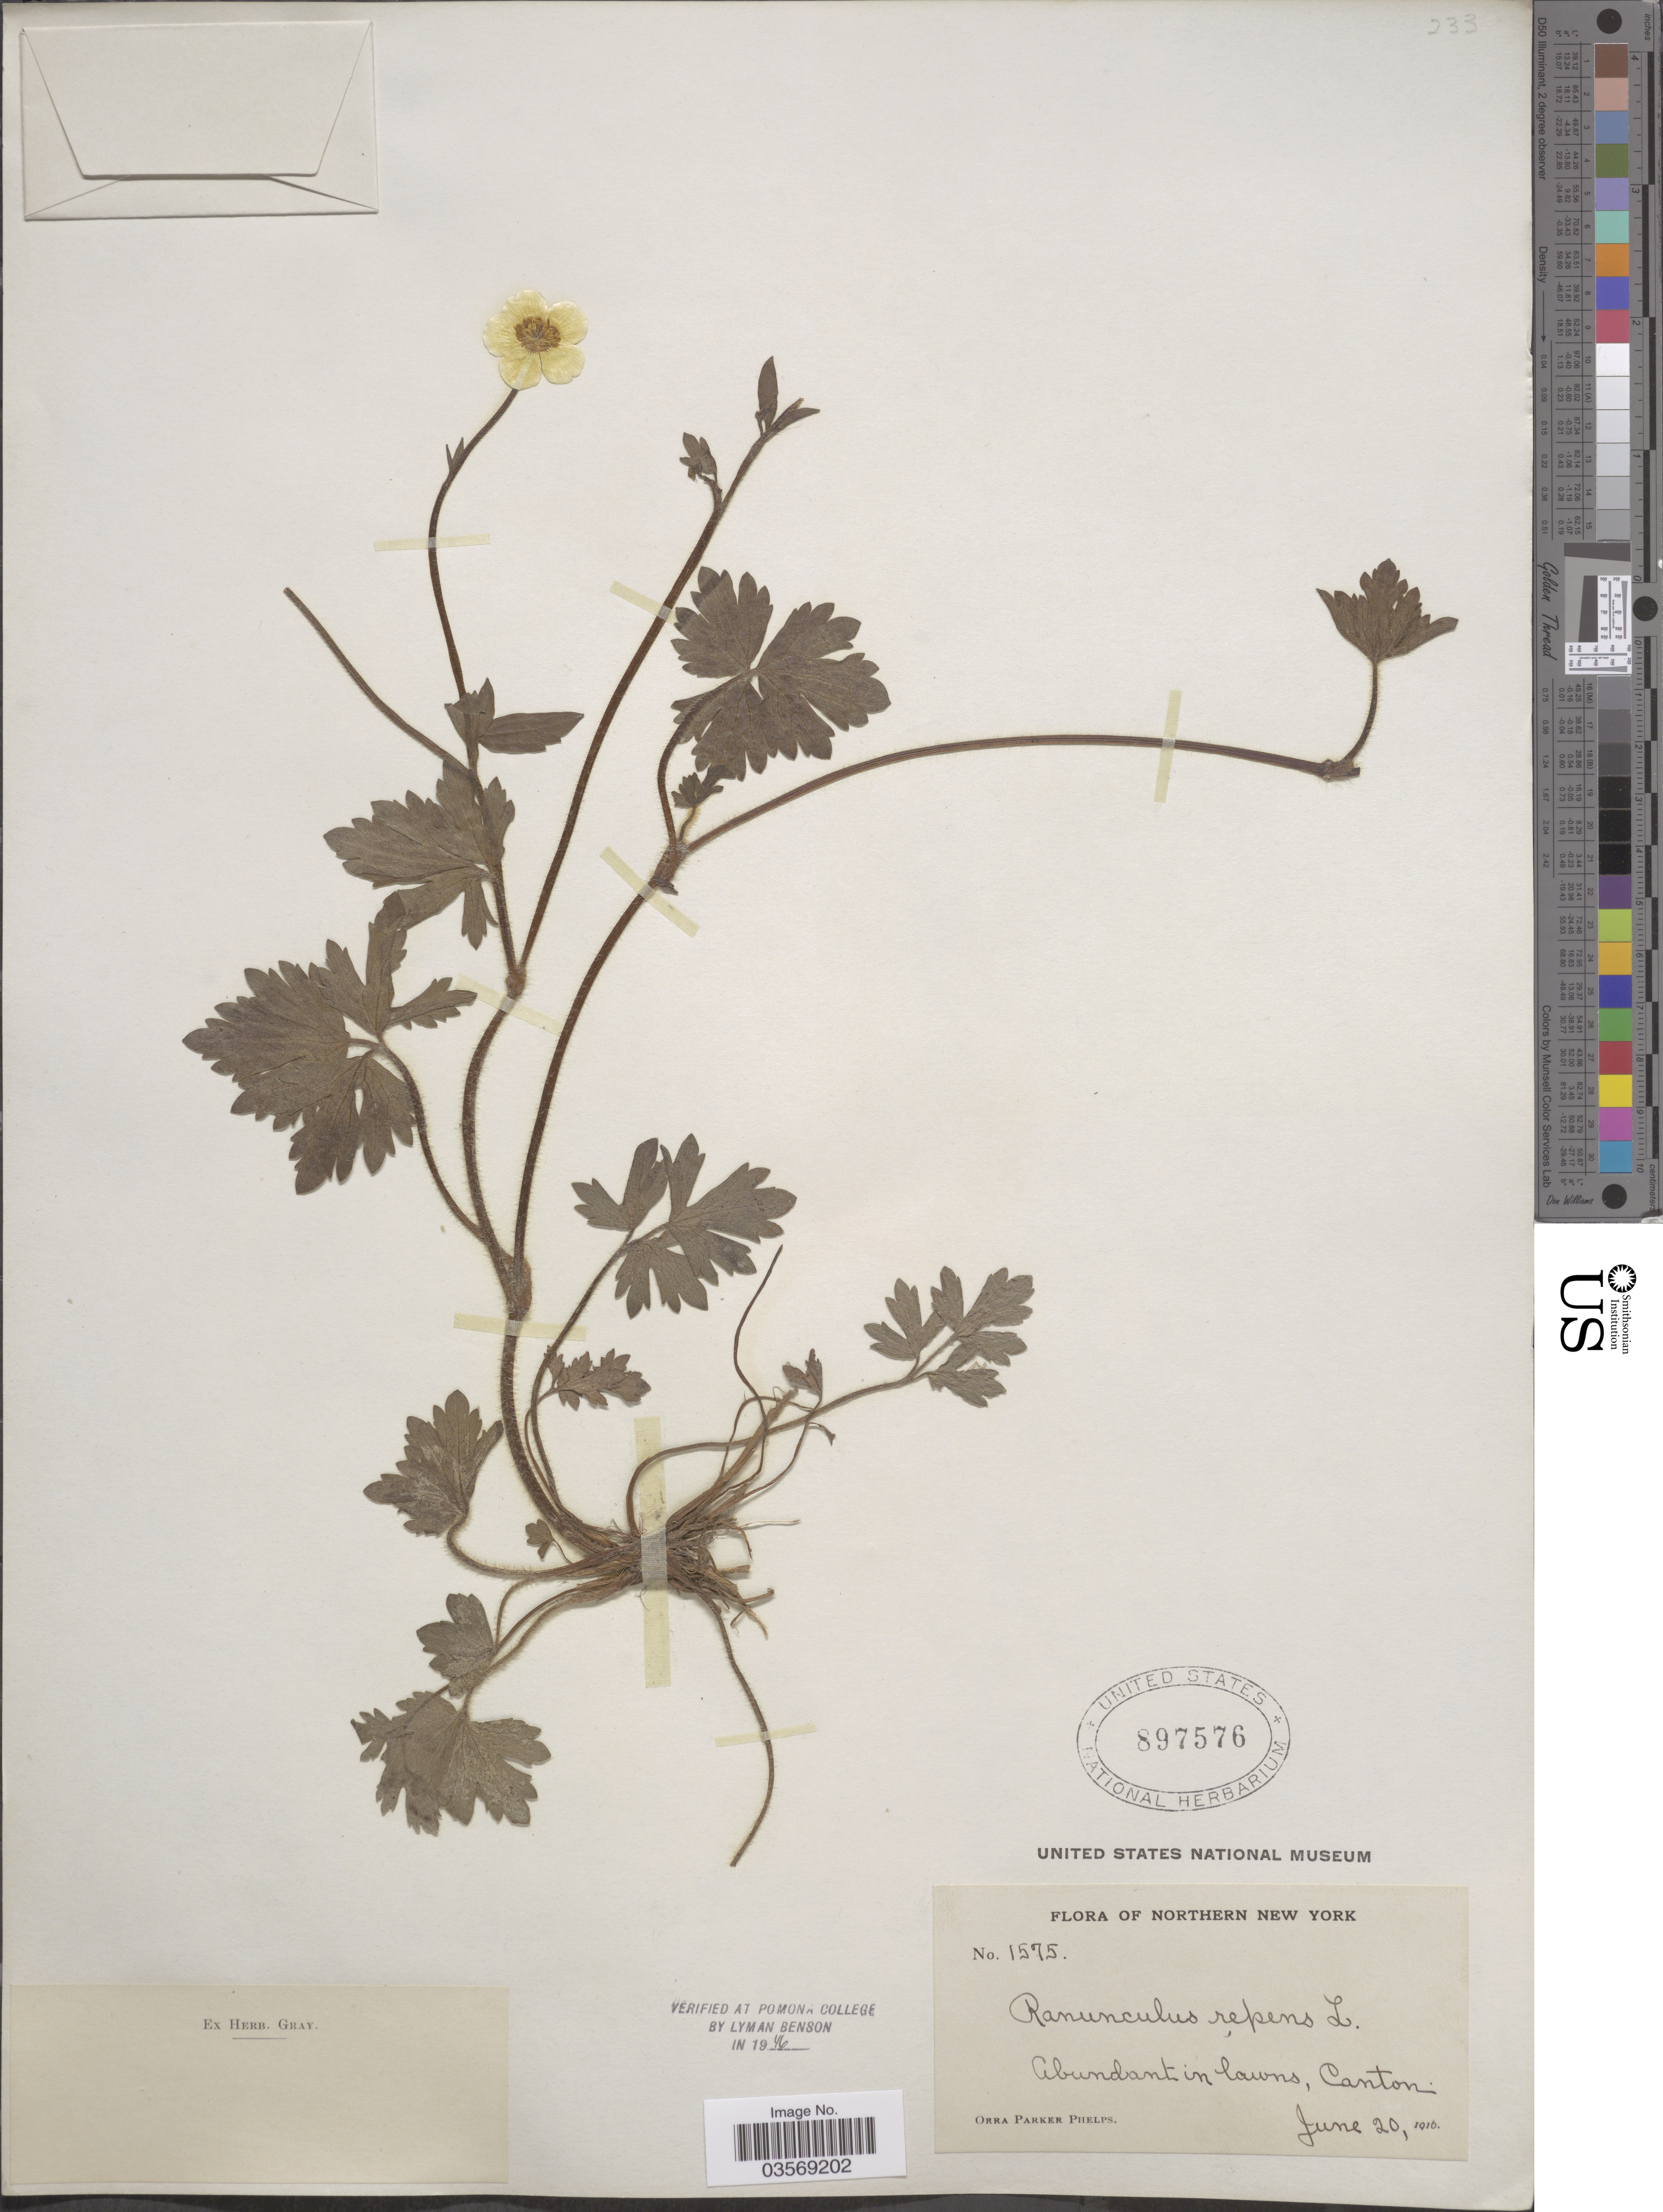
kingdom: Plantae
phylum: Tracheophyta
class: Magnoliopsida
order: Ranunculales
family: Ranunculaceae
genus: Ranunculus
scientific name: Ranunculus repens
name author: L.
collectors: O. P. Phelps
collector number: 1575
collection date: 1916-06-20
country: United States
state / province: New York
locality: Northern New York. Abundant in lawns, Canton.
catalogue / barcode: US 897576